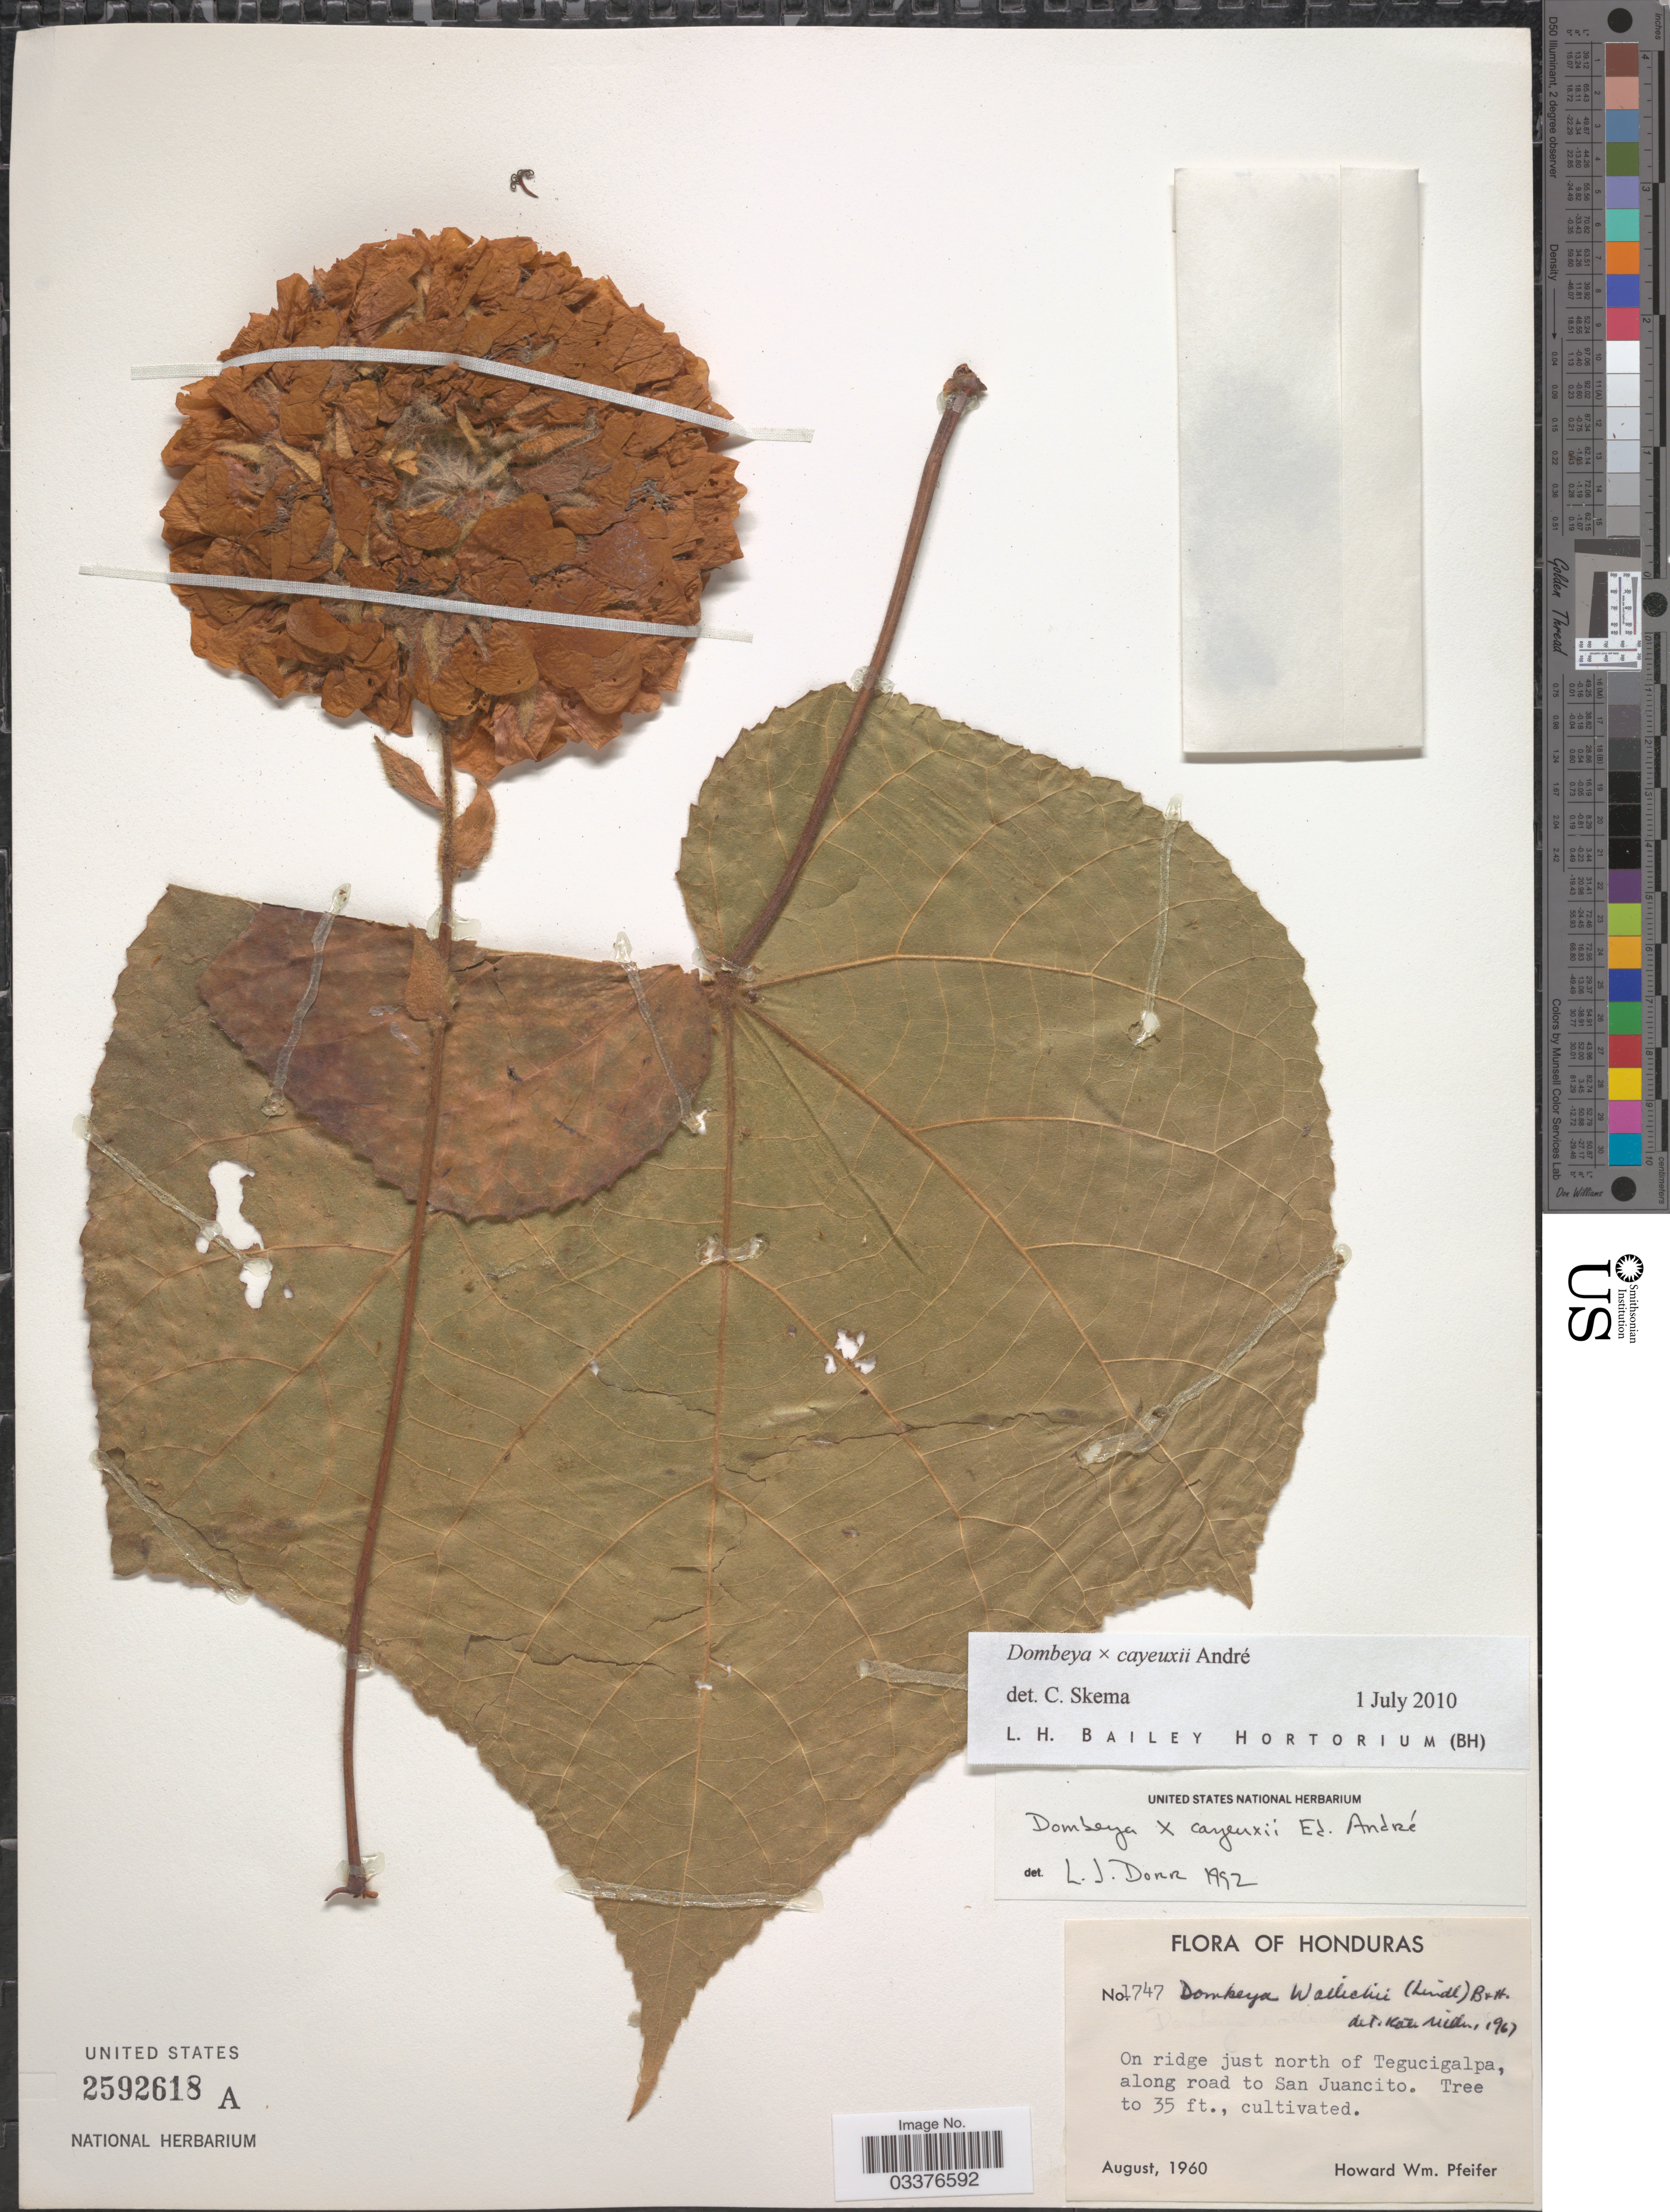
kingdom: Plantae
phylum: Tracheophyta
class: Magnoliopsida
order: Malvales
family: Malvaceae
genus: Dombeya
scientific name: Dombeya x cayeuxii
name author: André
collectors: H. W. Pfeifer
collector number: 1747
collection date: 1960-08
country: Honduras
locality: On ridge just north of Tegucigalpa, along road to San Juancito.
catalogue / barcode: US 2592618A